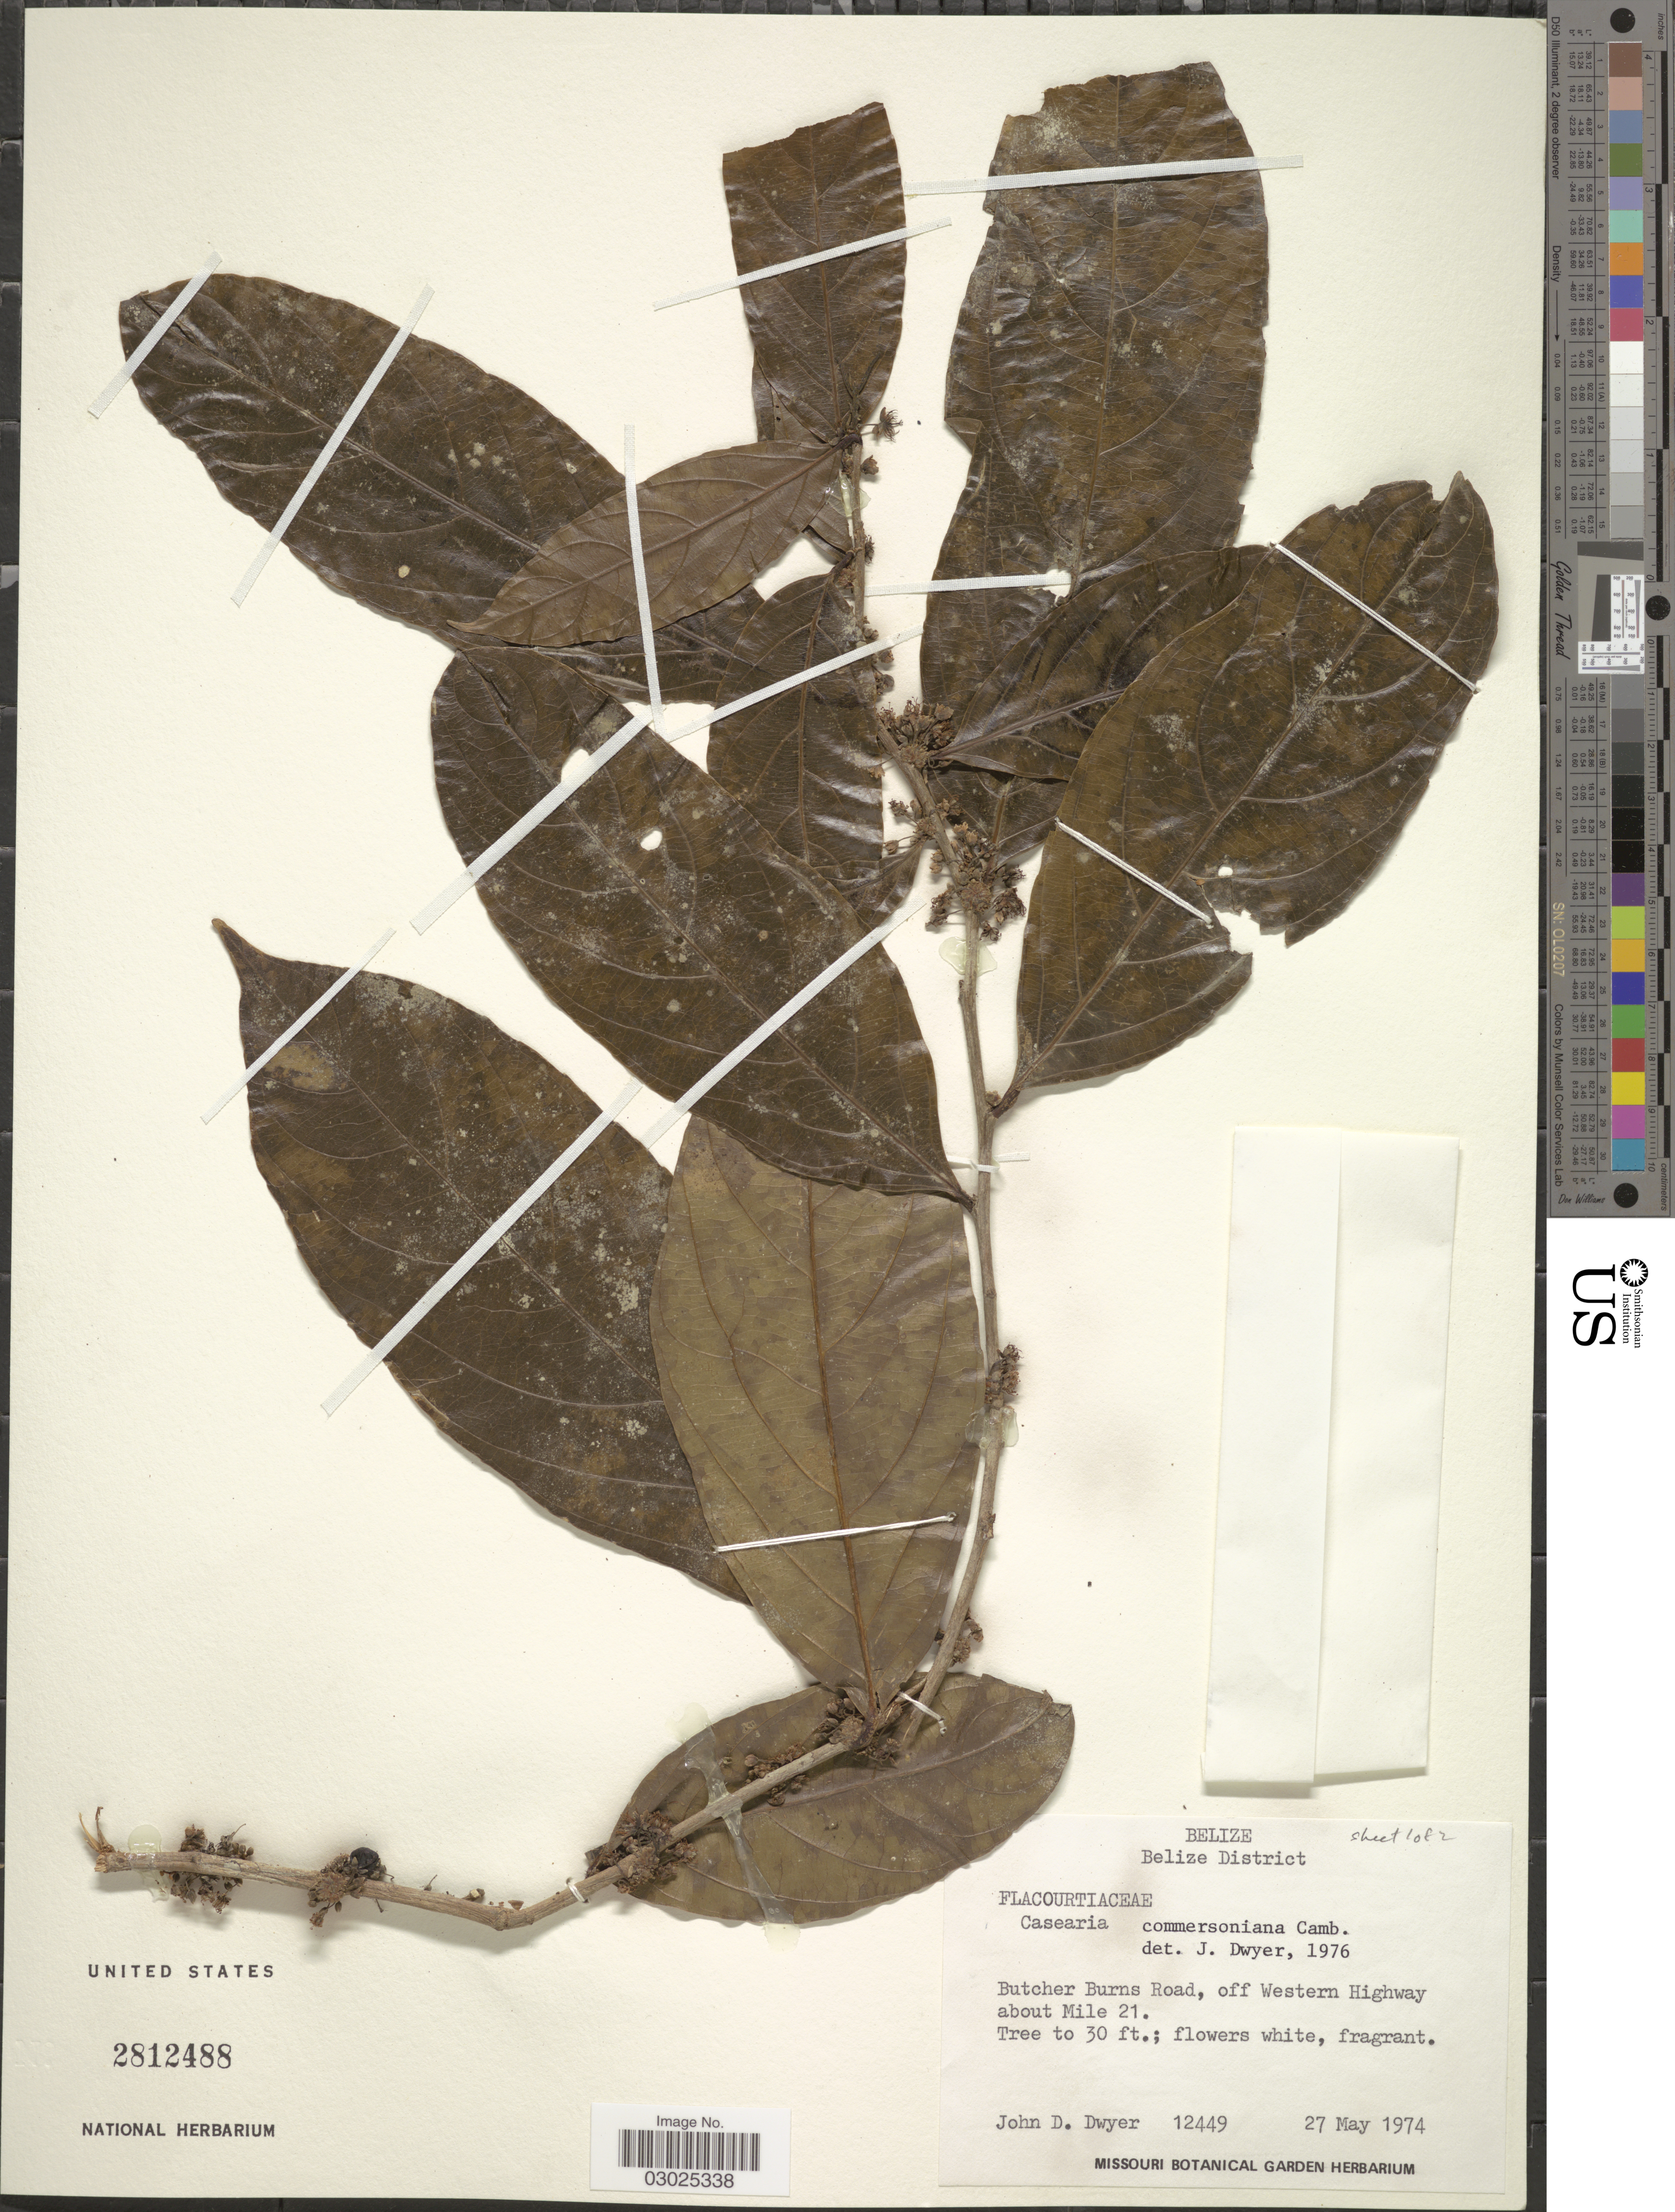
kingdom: Plantae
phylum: Tracheophyta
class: Magnoliopsida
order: Malpighiales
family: Salicaceae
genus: Piparea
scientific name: Piparea dentata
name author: Aubl.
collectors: J. D. Dwyer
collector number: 12449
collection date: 1974-05-27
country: Belize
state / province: Belize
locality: Butcher Burns Road, off Western Highway about Mile 21.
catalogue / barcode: US 2812488